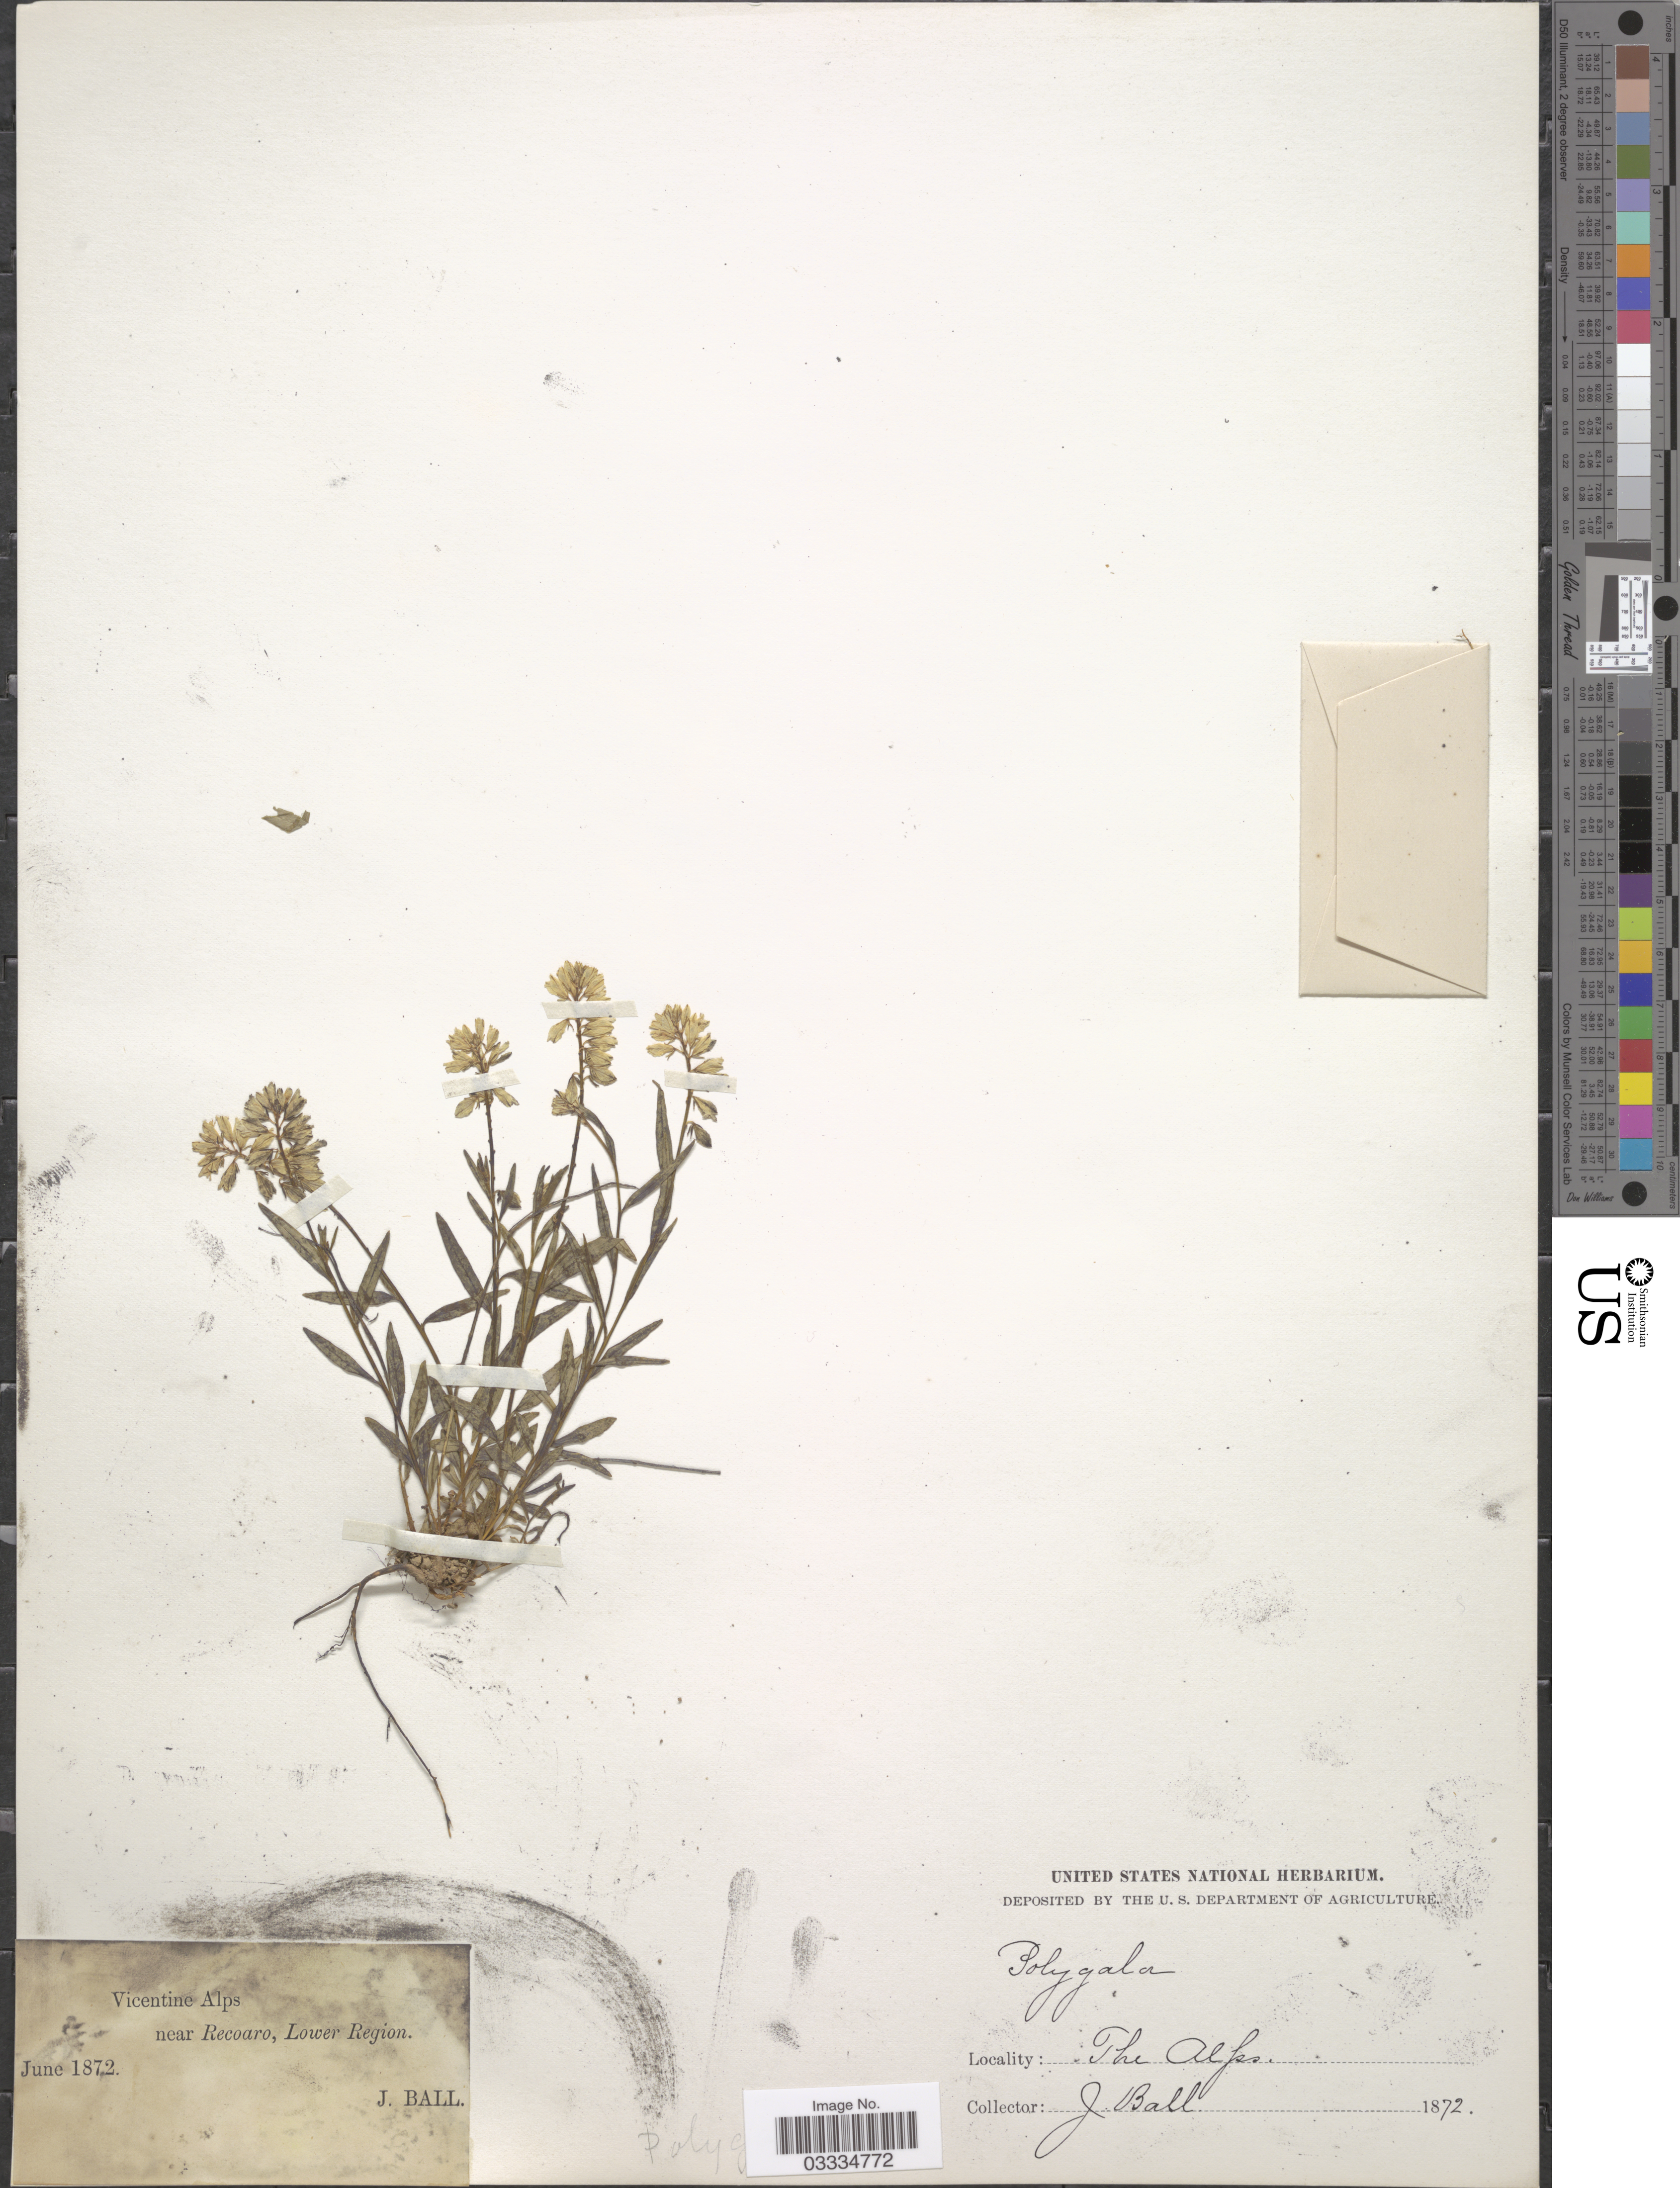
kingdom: Plantae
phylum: Tracheophyta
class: Magnoliopsida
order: Fabales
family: Polygalaceae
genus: Polygala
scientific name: Polygala sp.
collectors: J. Ball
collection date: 1872-06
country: Italy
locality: Vicentine Alps near Recoaro, Lower Region. The Alps.